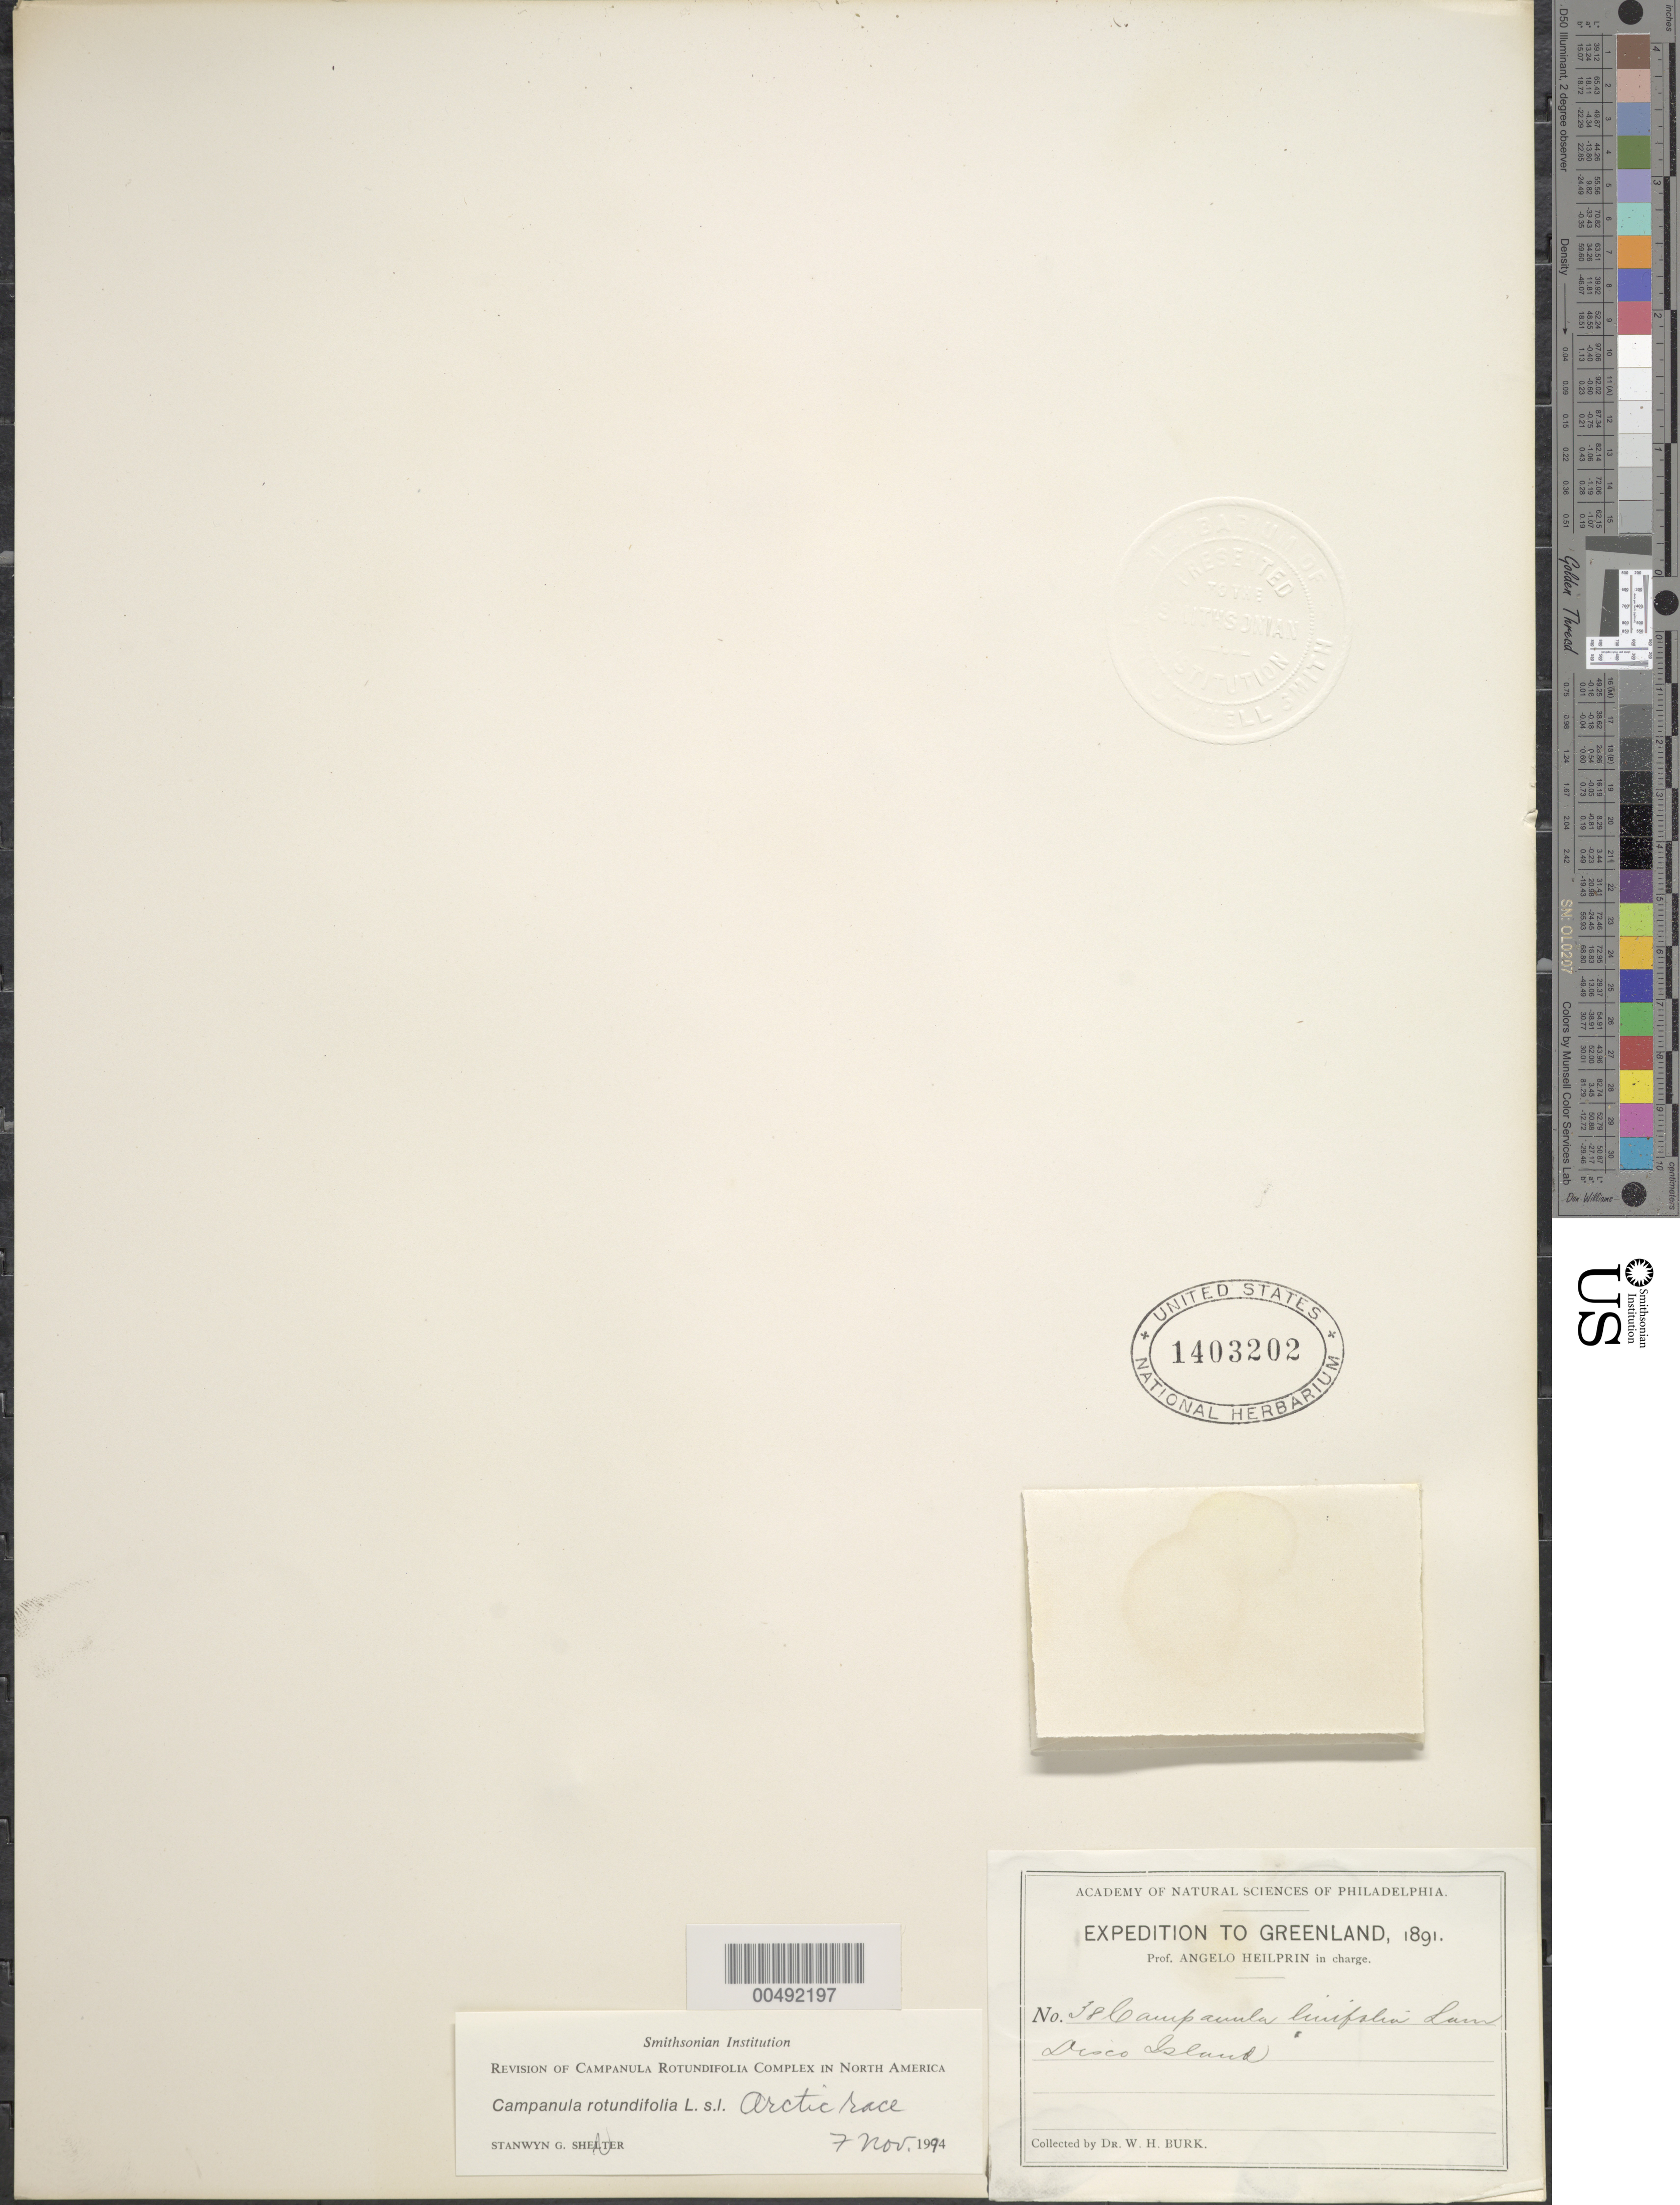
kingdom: Plantae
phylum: Tracheophyta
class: Magnoliopsida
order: Asterales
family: Campanulaceae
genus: Campanula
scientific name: Campanula rotundifolia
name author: L.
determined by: Shetler, Stanwyn G., (US), NMNH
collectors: W. Burk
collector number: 38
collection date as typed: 1891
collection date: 1891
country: Greenland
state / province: Vestgrønland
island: Disko Island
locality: Disco Island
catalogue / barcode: US 1403202